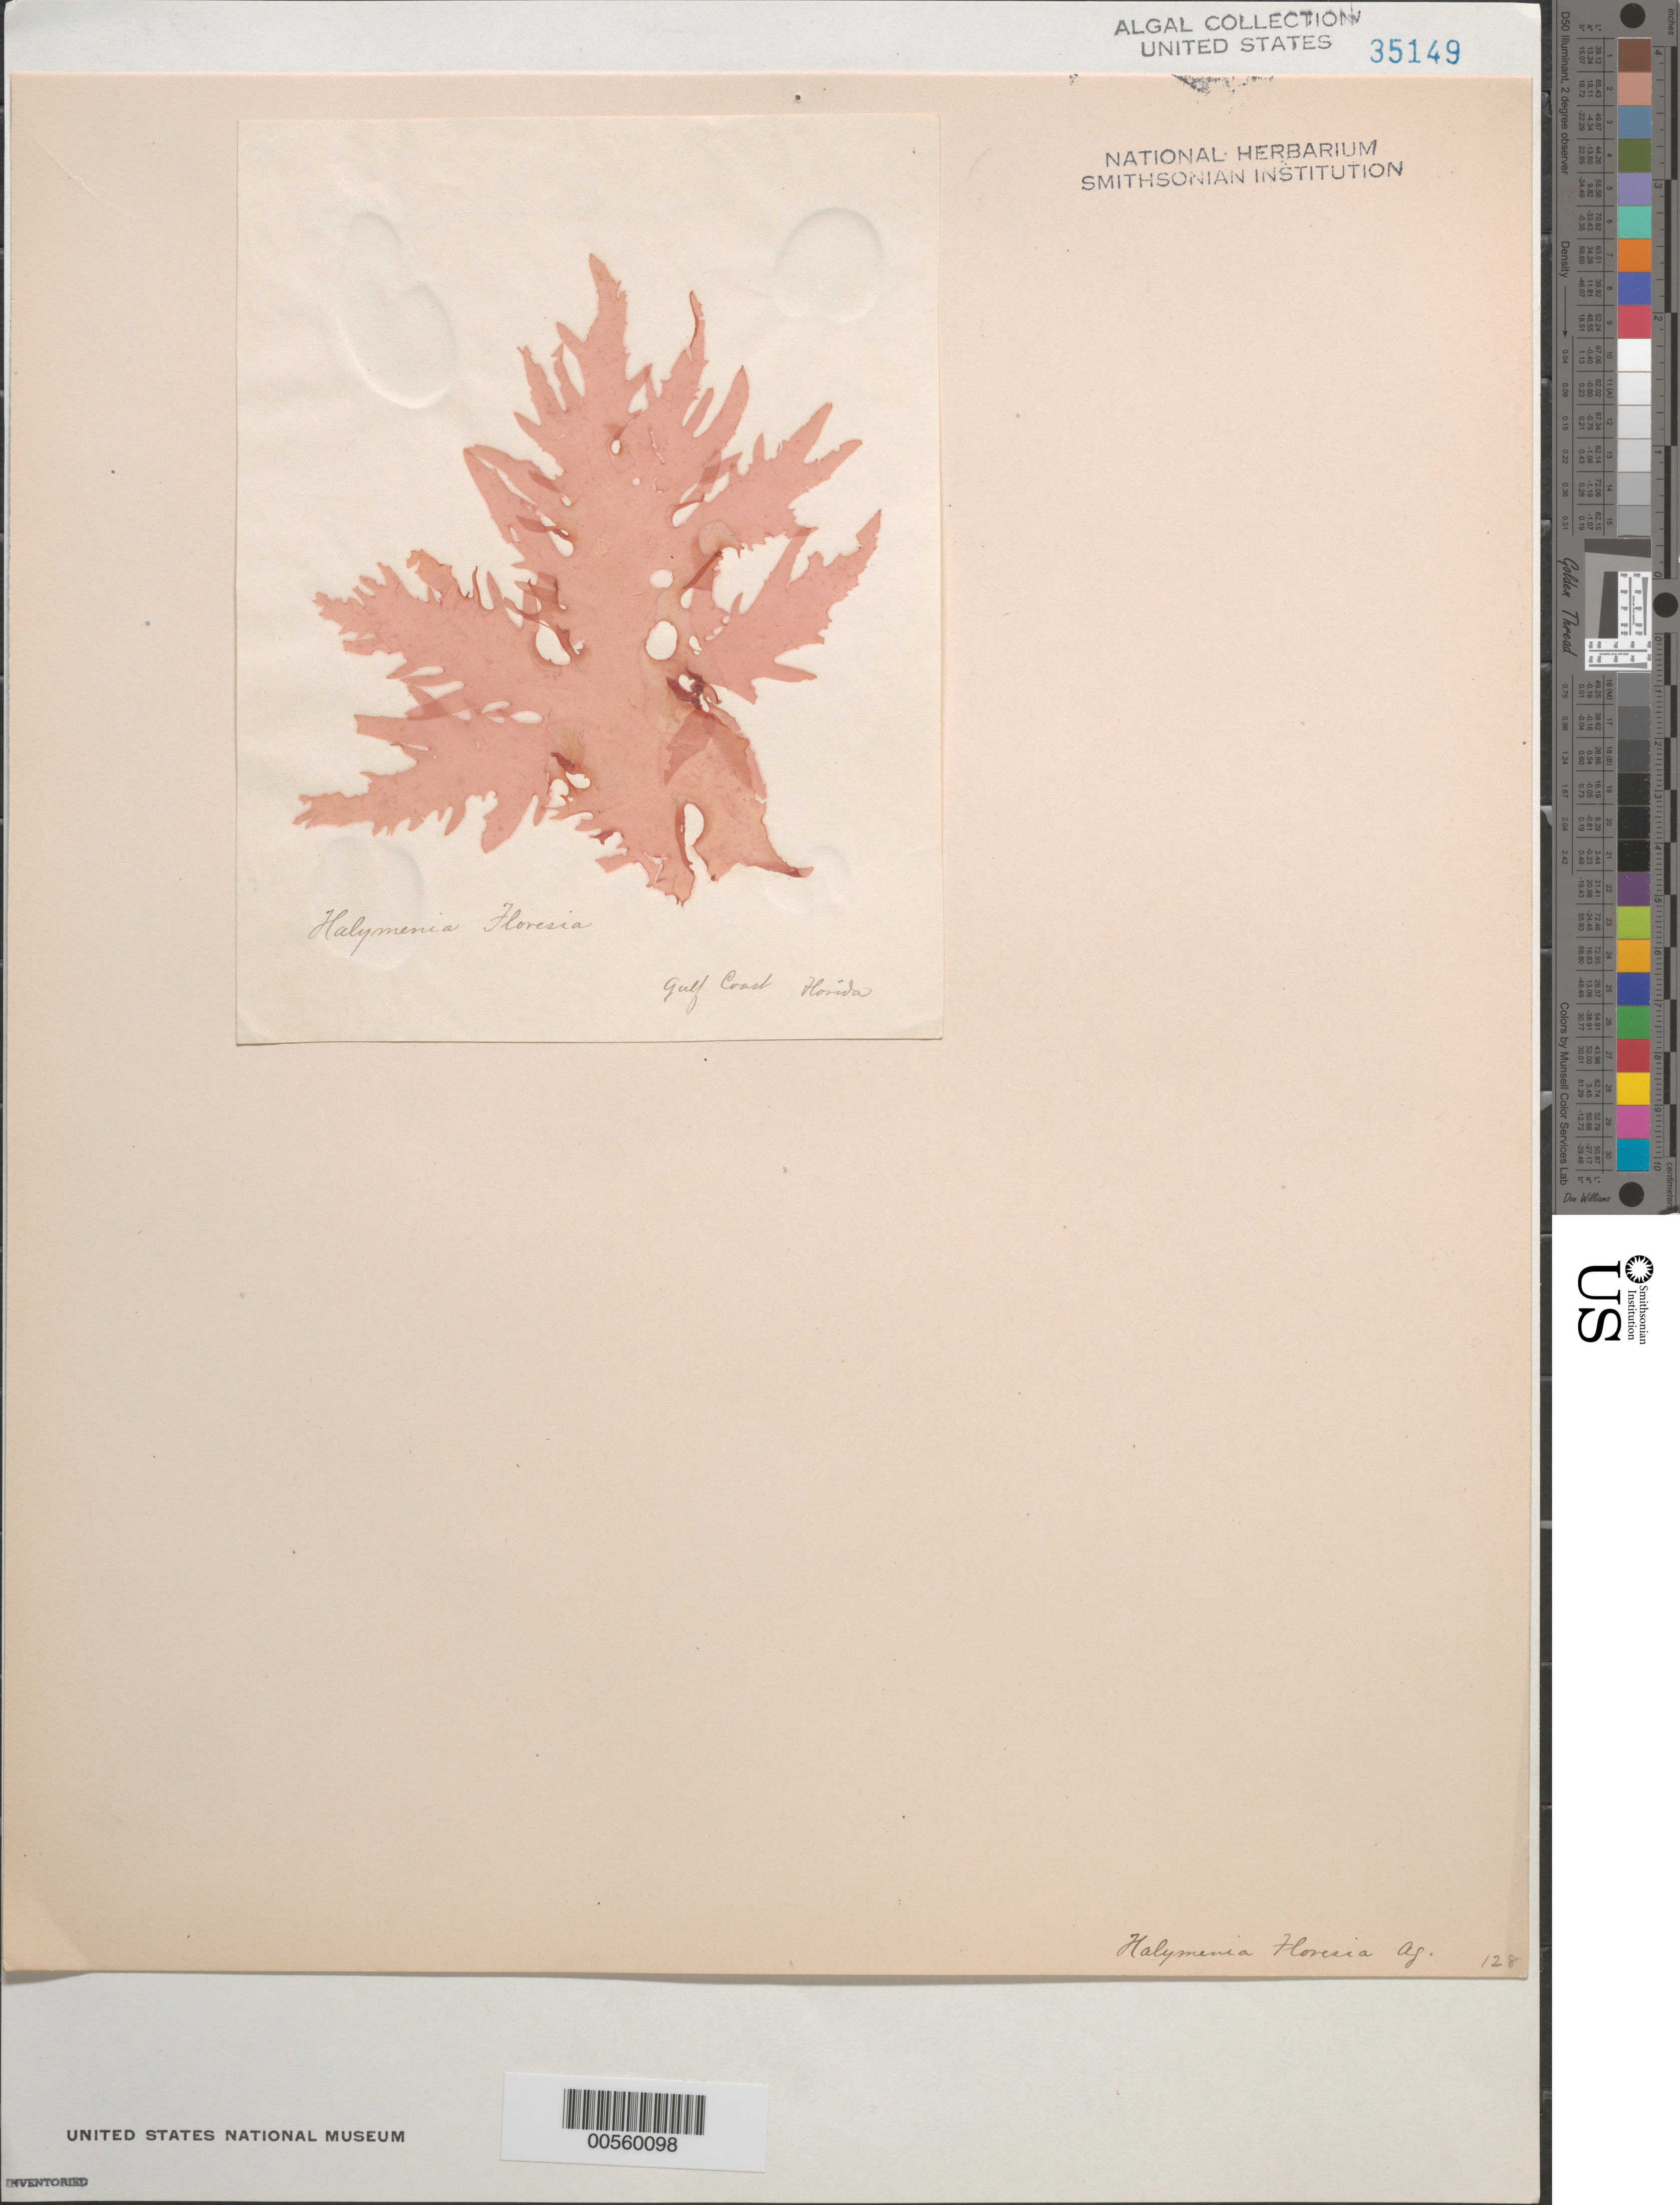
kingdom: Plantae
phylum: Rhodophyta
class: Florideophyceae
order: Halymeniales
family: Halymeniaceae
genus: Halymenia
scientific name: Halymenia floresii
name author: (Clemente) C. Agardh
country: United States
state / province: Florida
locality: Gulf of Mexico coast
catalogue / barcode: US 35149